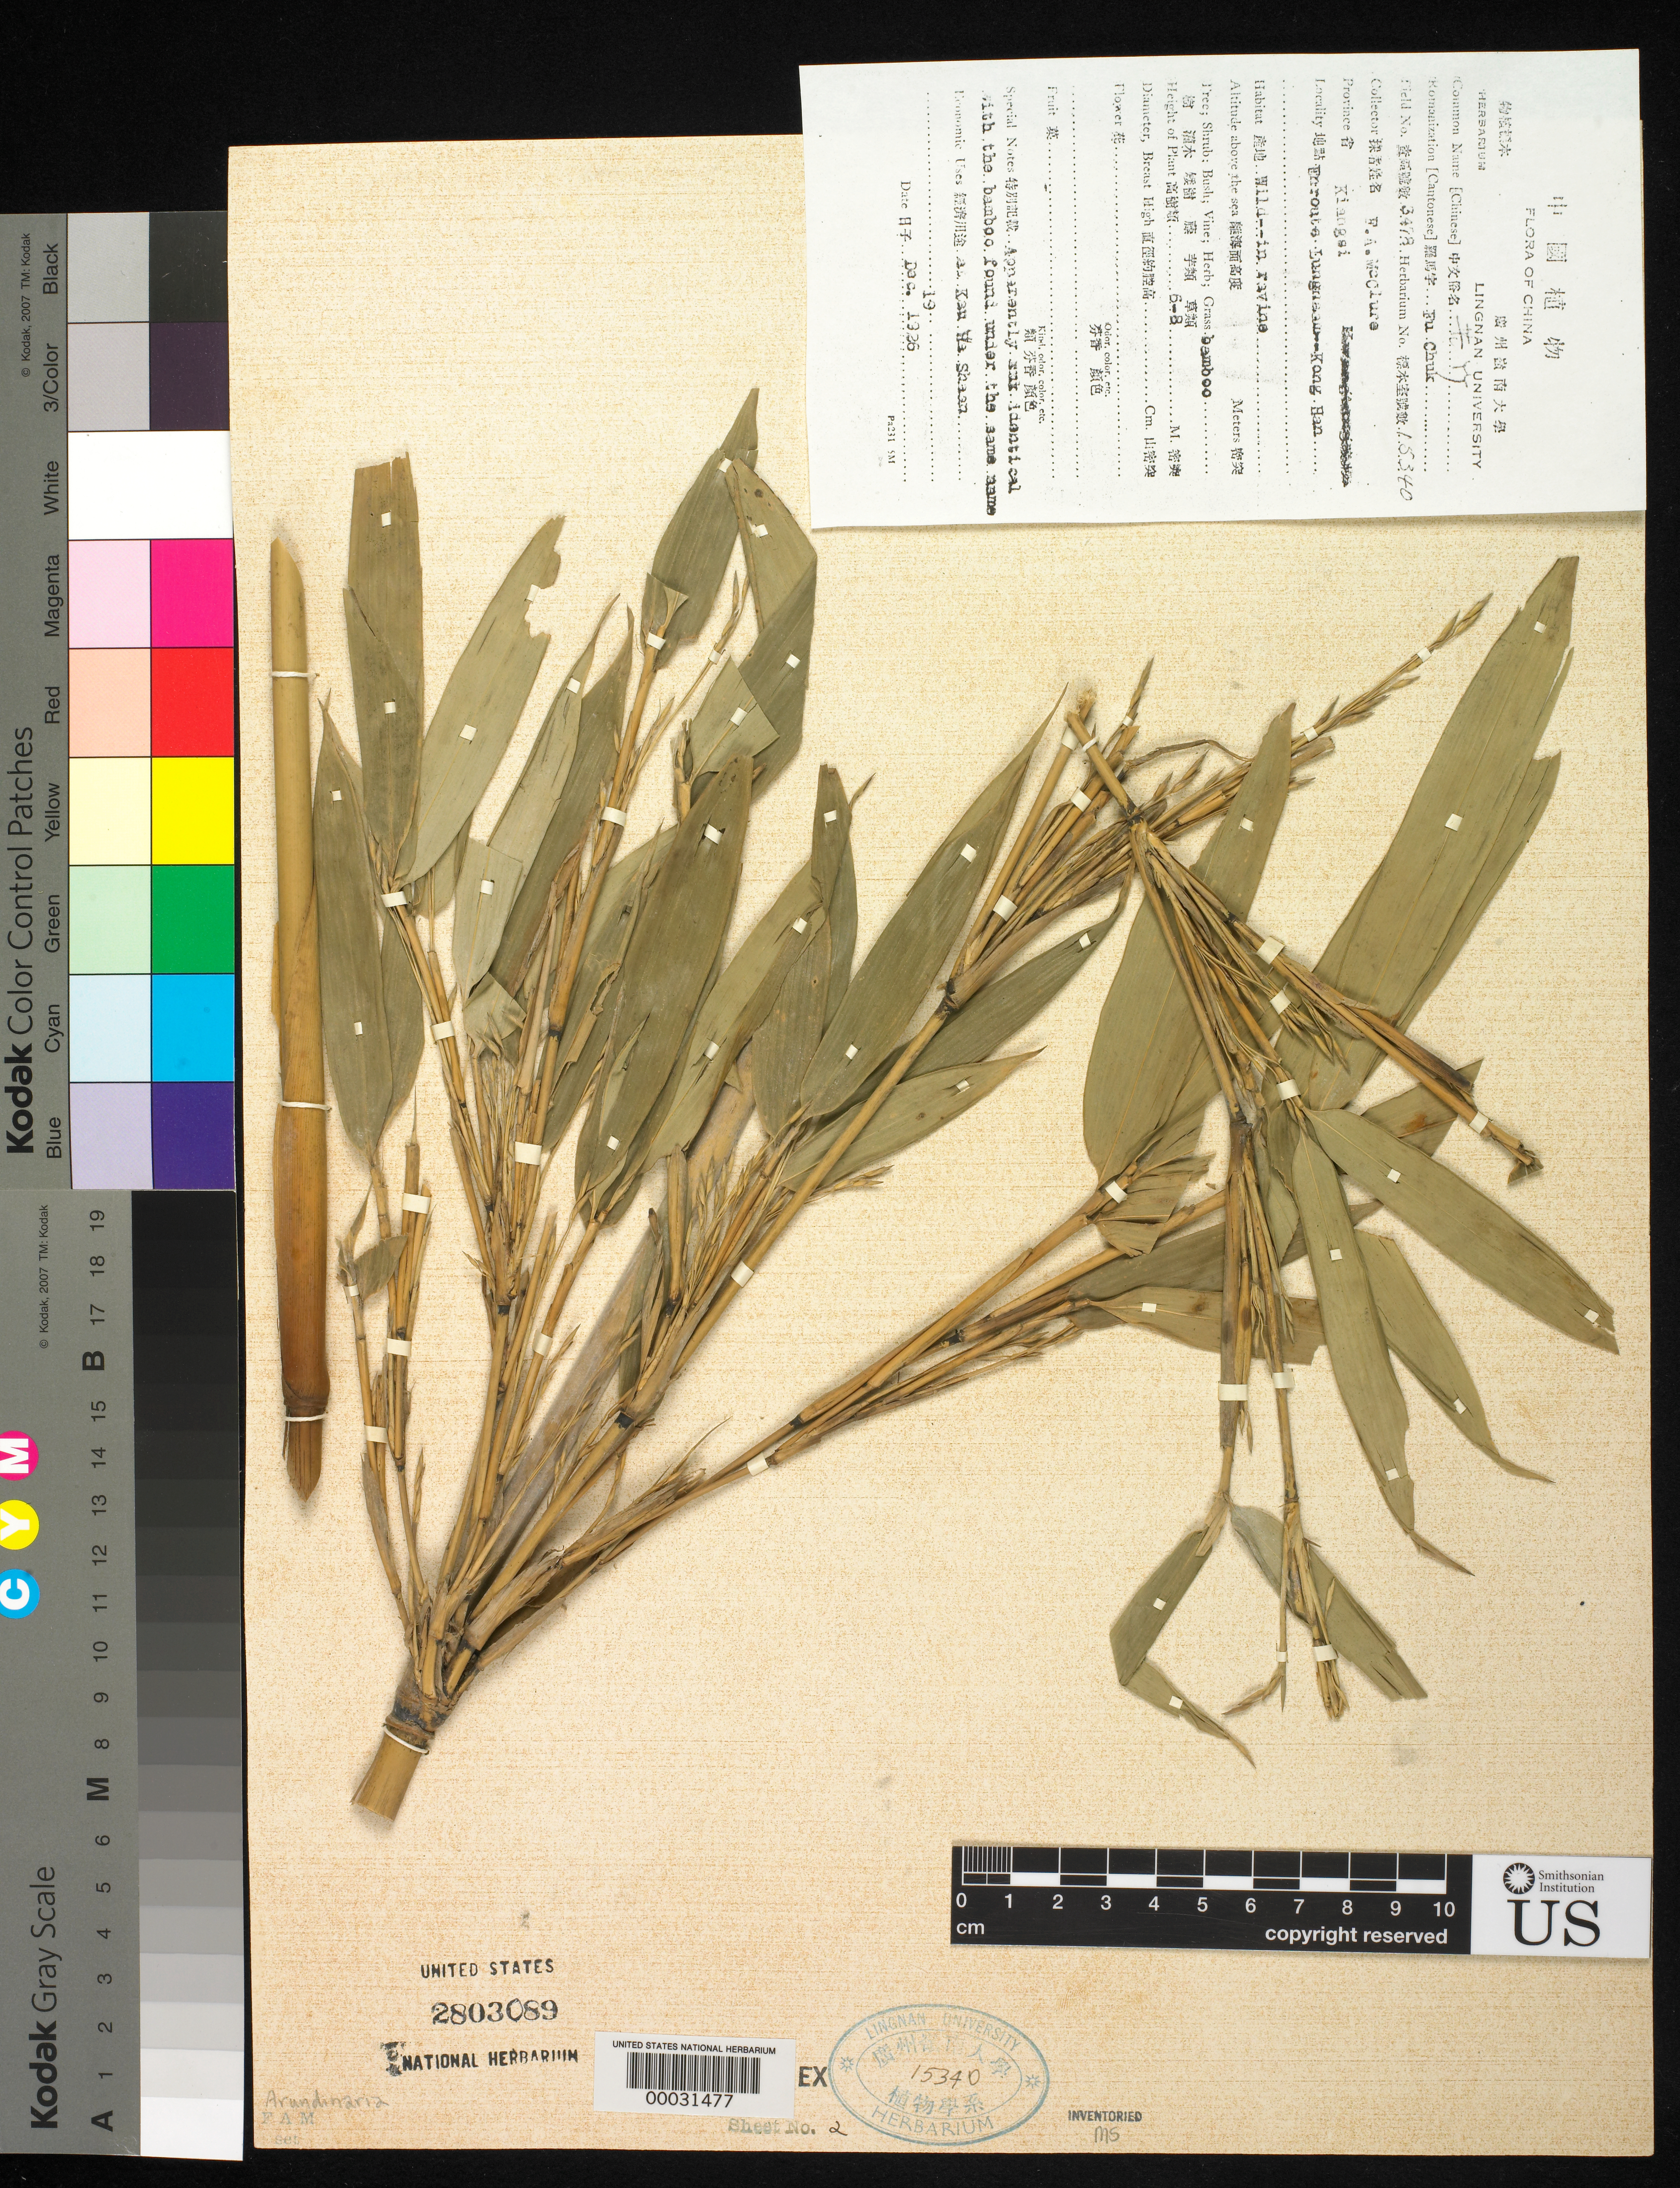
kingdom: Plantae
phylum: Tracheophyta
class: Liliopsida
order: Poales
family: Poaceae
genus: Arundinaria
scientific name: Arundinaria sp.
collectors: F. A. McClure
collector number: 3478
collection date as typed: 19 Dec 1926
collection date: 1926-12-19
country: China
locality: Lungnaam, Kong Han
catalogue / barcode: US 2803089